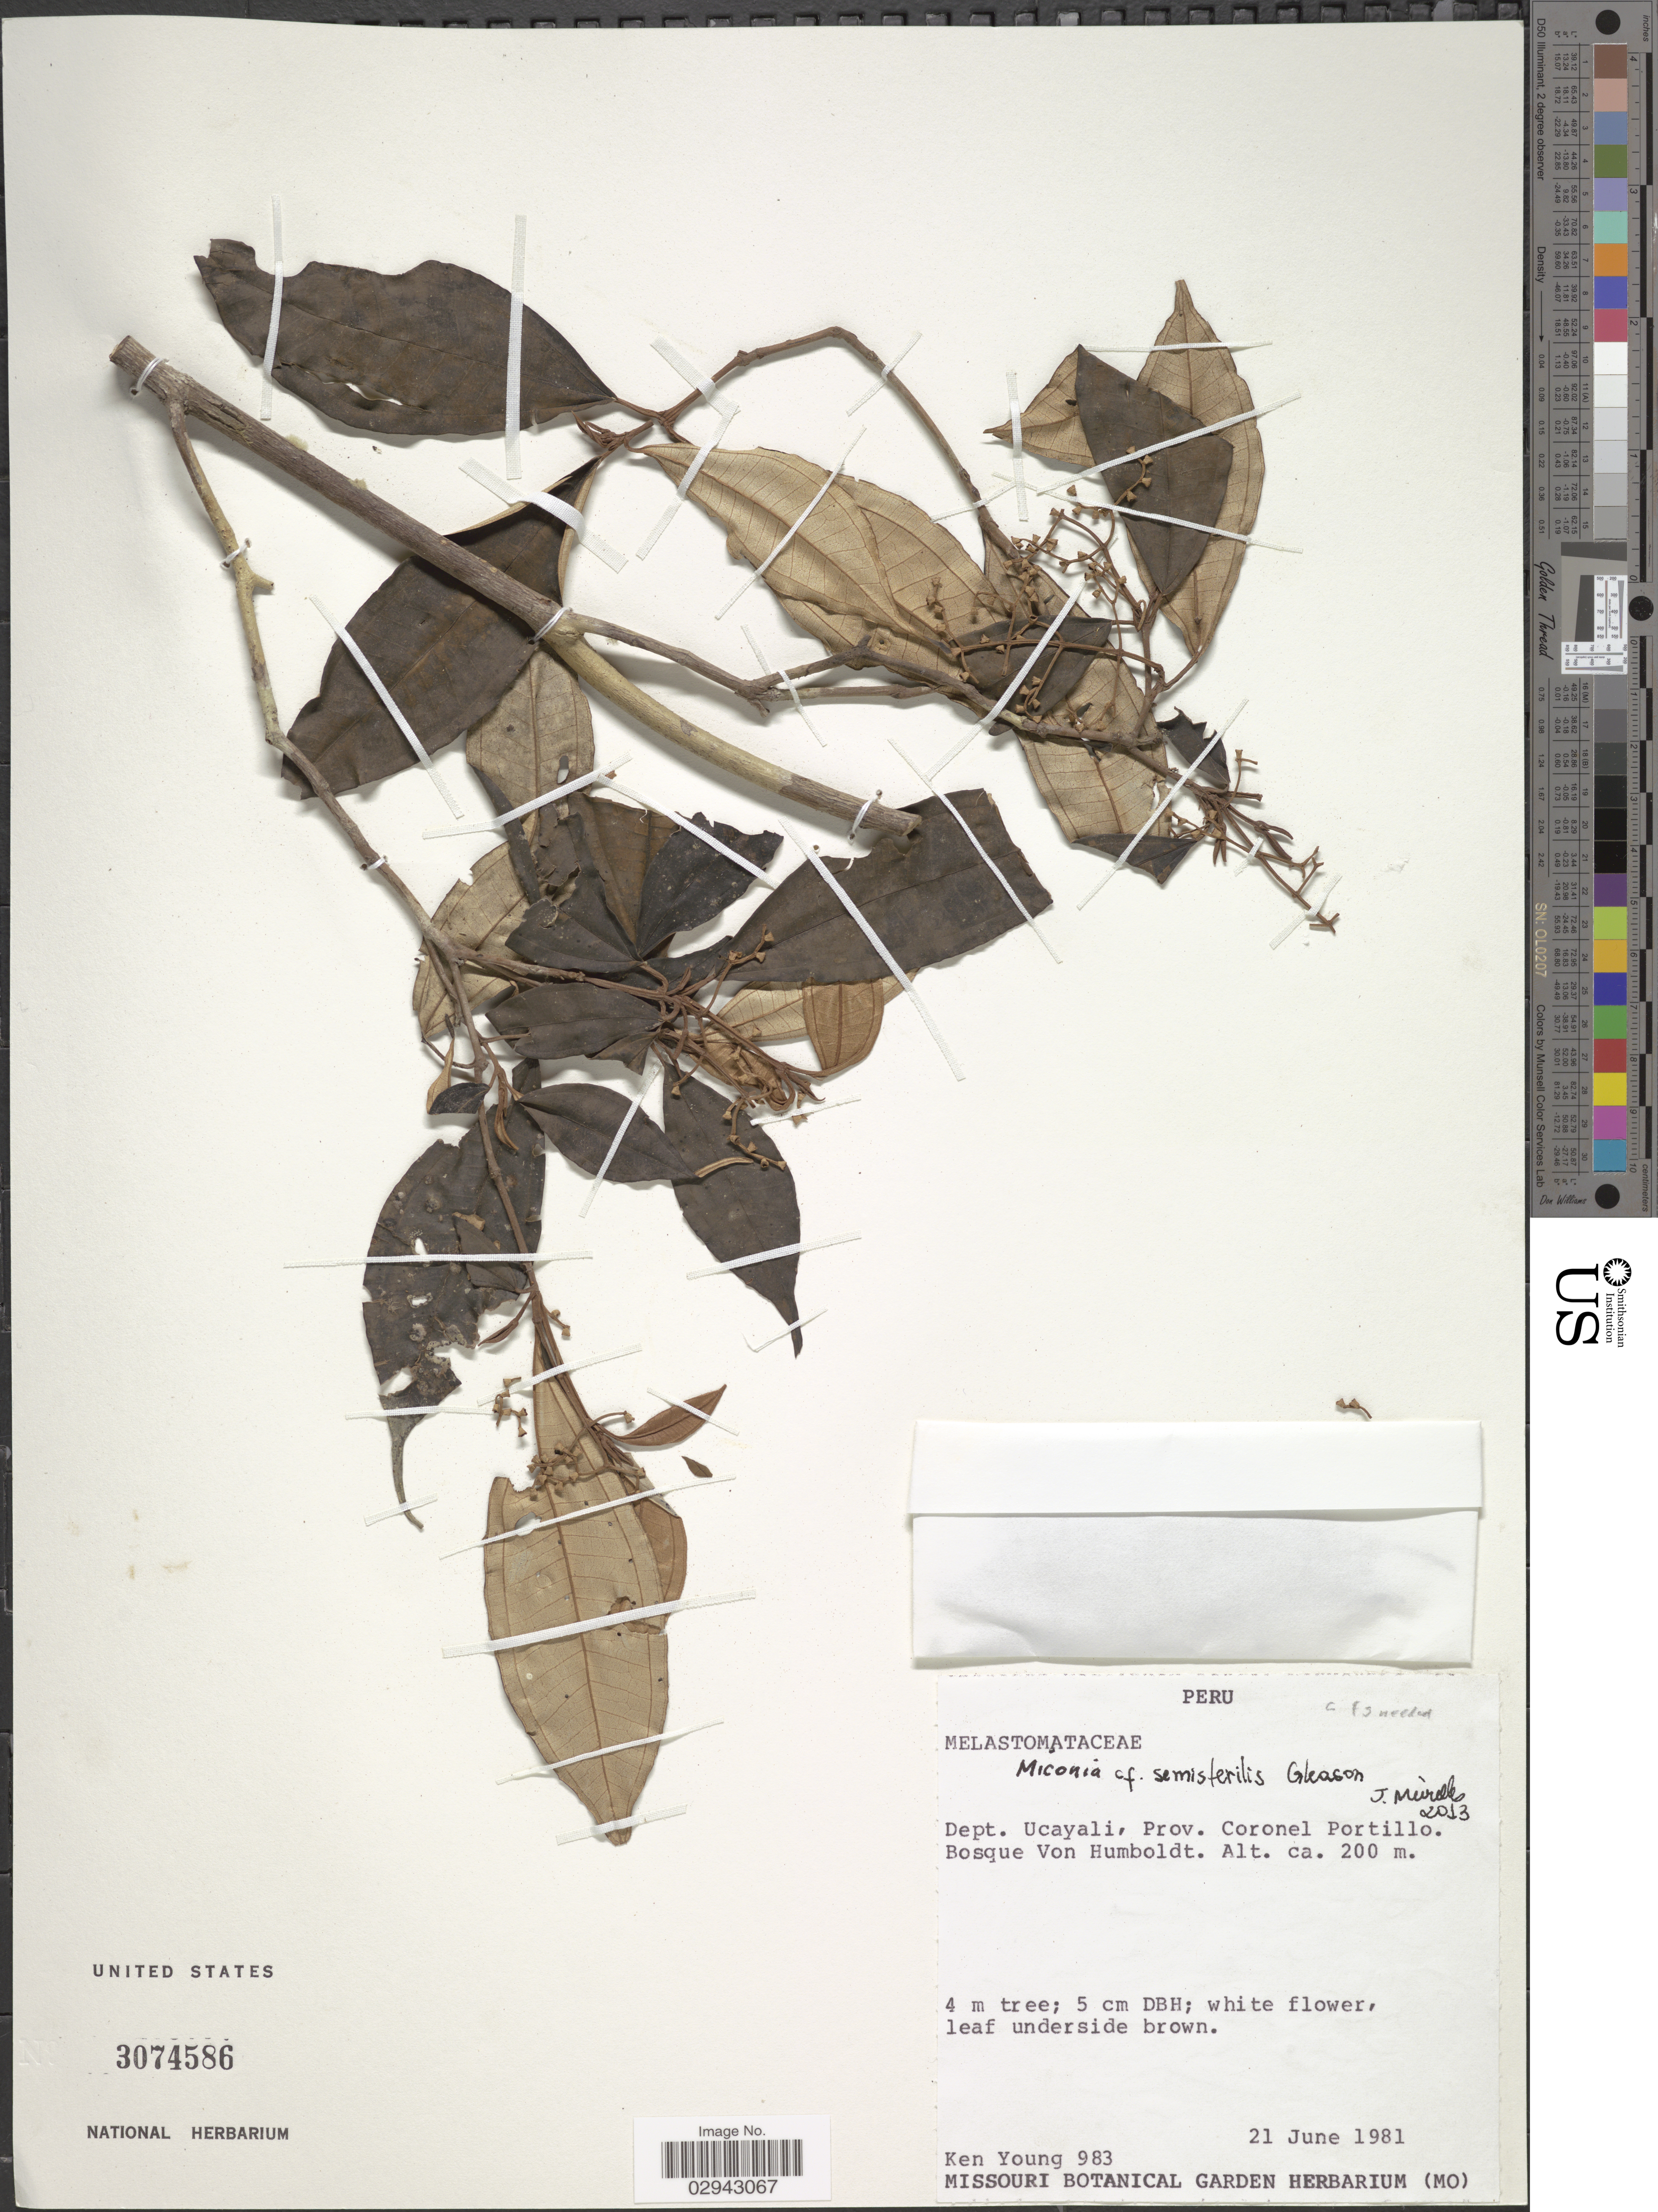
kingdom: Plantae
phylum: Tracheophyta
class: Magnoliopsida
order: Myrtales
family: Melastomataceae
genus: Miconia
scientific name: Miconia semisterilis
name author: Gleason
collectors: K. Young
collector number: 983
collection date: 1981-06-21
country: Peru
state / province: Ucayali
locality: Dept. Ucayali, Prov. Coronel Portillo. Bosque Von Humboldt.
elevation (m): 200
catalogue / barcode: US 3074586